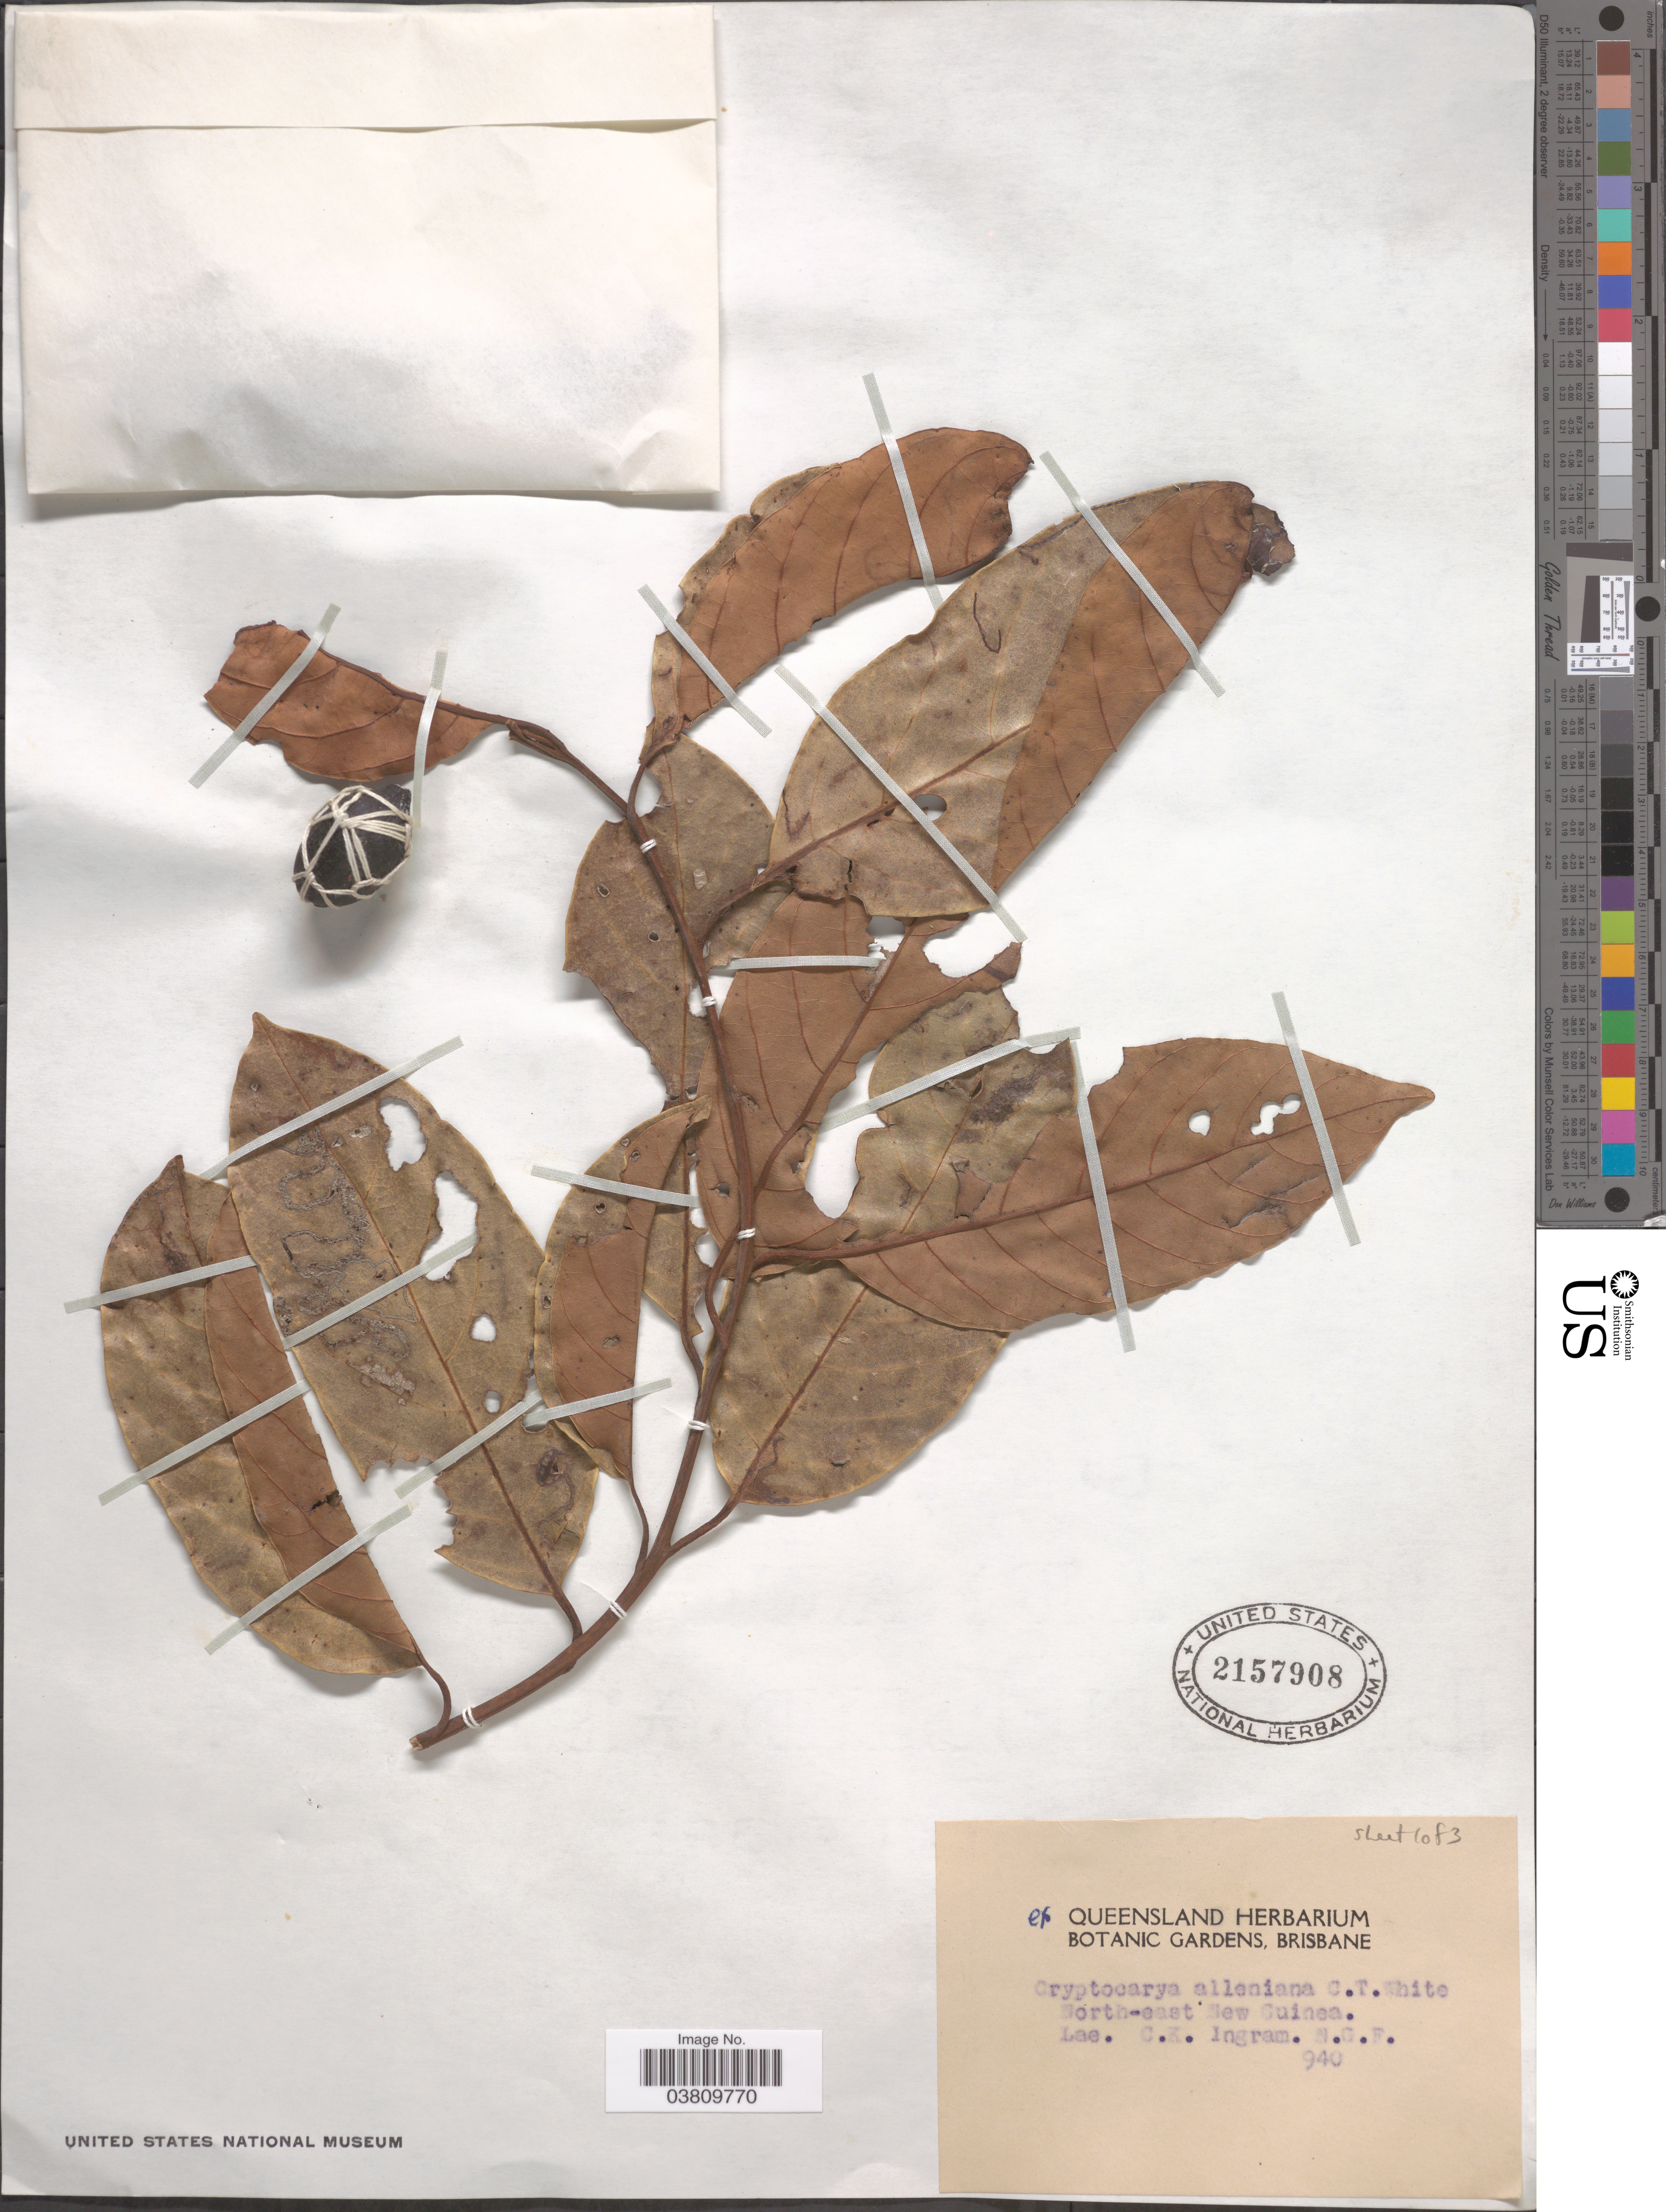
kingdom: Plantae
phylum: Tracheophyta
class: Magnoliopsida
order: Laurales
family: Lauraceae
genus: Cryptocarya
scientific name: Cryptocarya alleniana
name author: C.T. White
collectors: C. Ingram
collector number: NGF 940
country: Papua New Guinea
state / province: Morobe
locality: North-east New Guinea. Lae.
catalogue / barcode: US 2157908